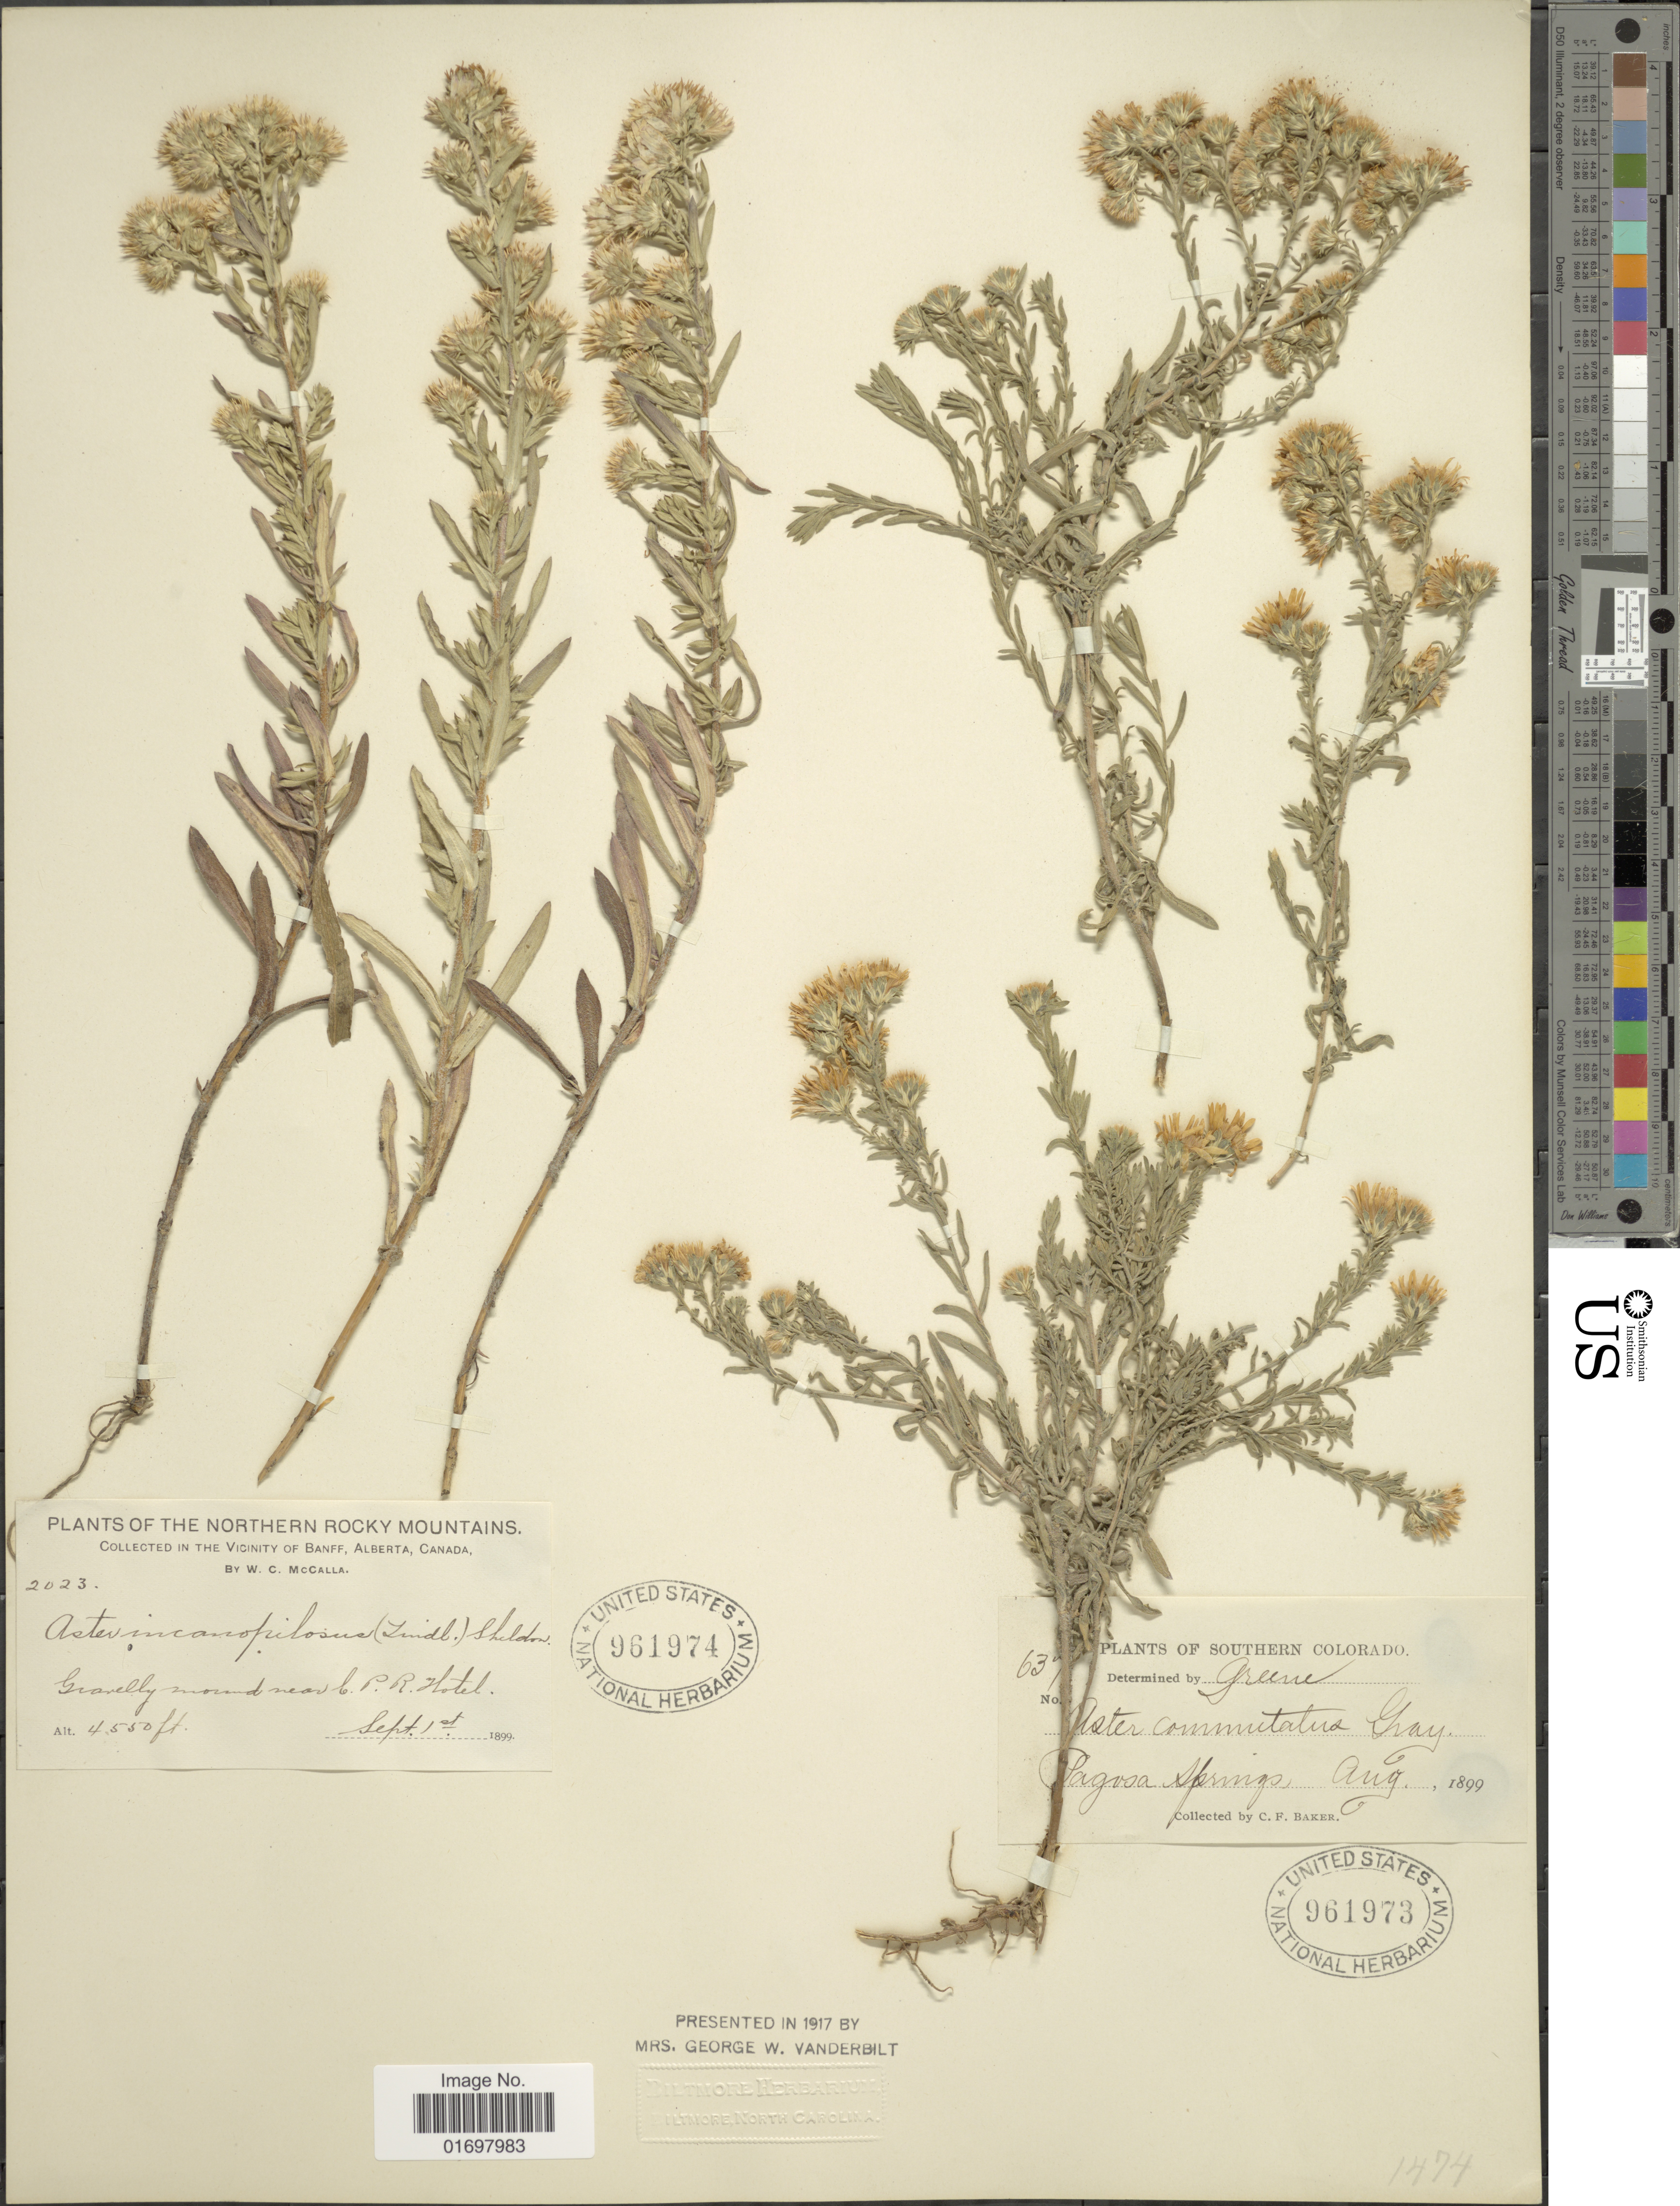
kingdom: Plantae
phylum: Tracheophyta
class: Magnoliopsida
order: Asterales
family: Asteraceae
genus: Symphyotrichum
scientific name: Symphyotrichum falcatum var. commutatum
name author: (Torr. & A. Gray) G.L. Nesom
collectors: C. F. Baker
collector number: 2023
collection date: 1899-09-01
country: Canada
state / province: Alberta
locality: Vicinity of Banff, Alberta, Canada. Northern Rocky Mountains,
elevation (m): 1387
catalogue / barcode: US 961974